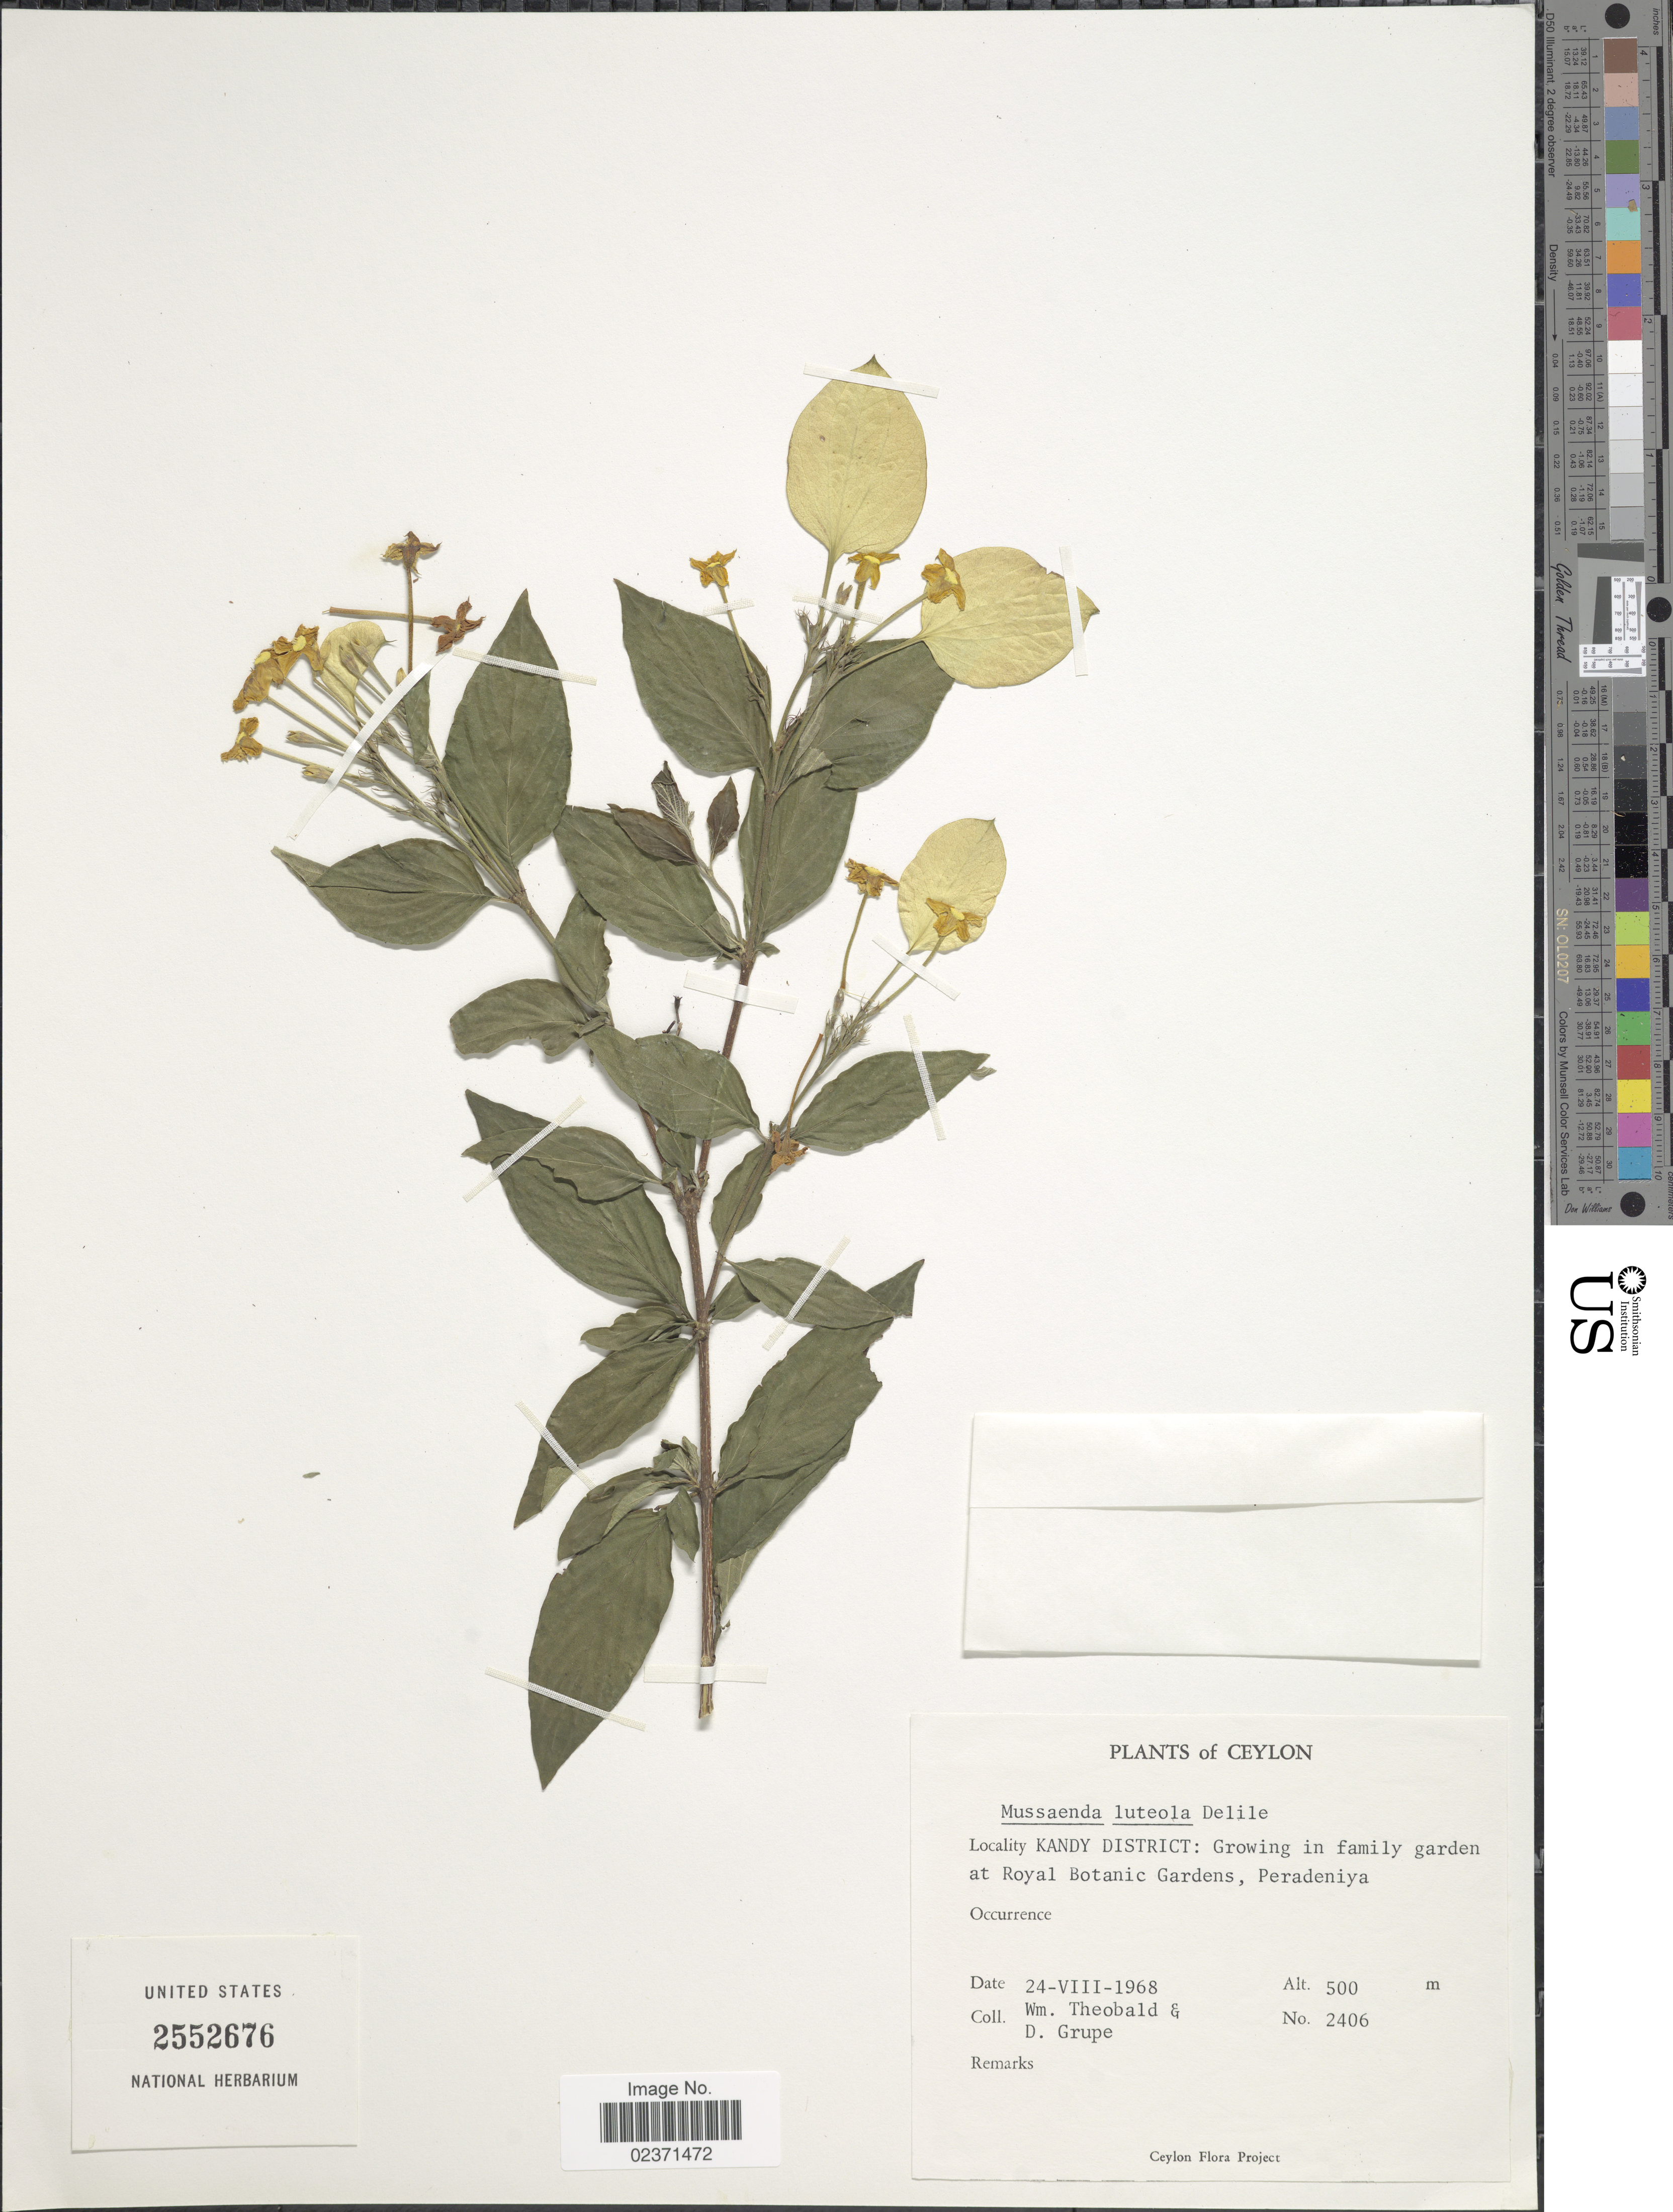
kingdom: Plantae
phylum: Tracheophyta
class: Magnoliopsida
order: Gentianales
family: Rubiaceae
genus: Mussaenda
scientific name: Mussaenda luteola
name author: Delile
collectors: W. Theobald & D. Grupe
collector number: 2406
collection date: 1968-08-24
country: Sri Lanka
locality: Ceylon. Kandy District: in family garden at Royal Botanic Gardens, Peradeniya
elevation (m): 500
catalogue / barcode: US 2552676